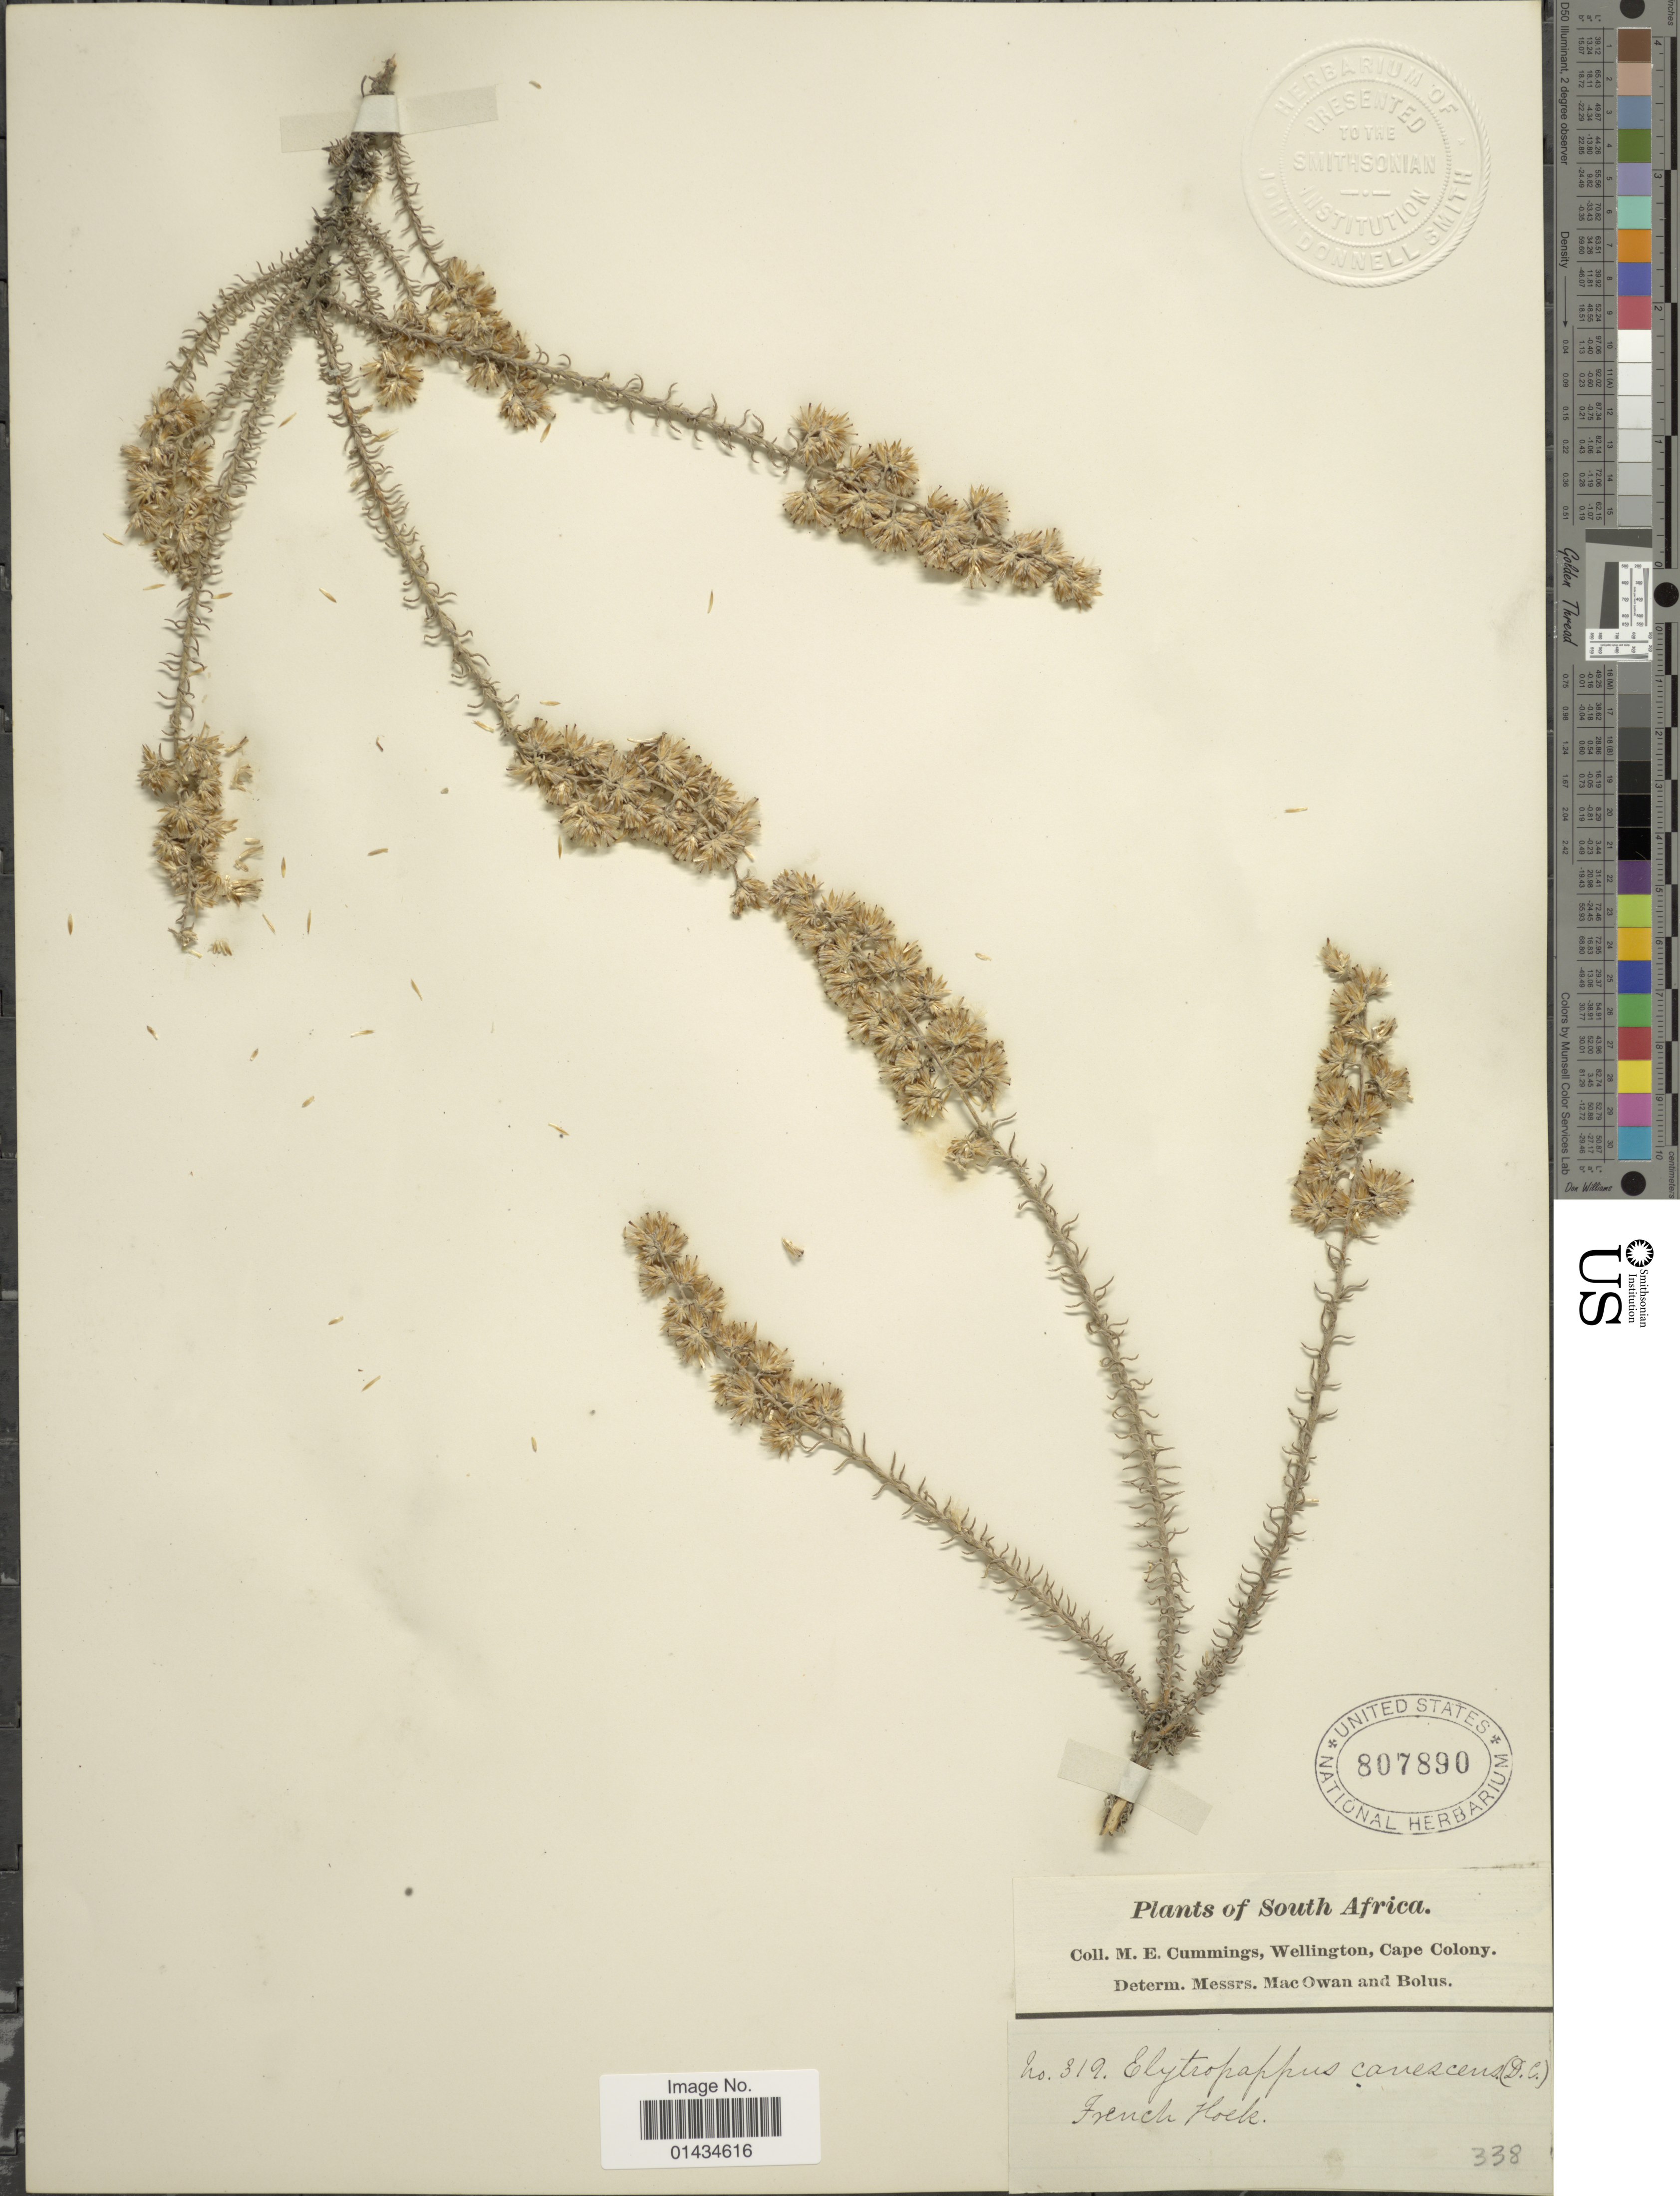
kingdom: Plantae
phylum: Tracheophyta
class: Magnoliopsida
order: Asterales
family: Asteraceae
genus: Elytropappus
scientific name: Elytropappus canescens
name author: DC.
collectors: M. E. Cummings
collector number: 319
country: South Africa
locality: French Hock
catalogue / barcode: US 807890